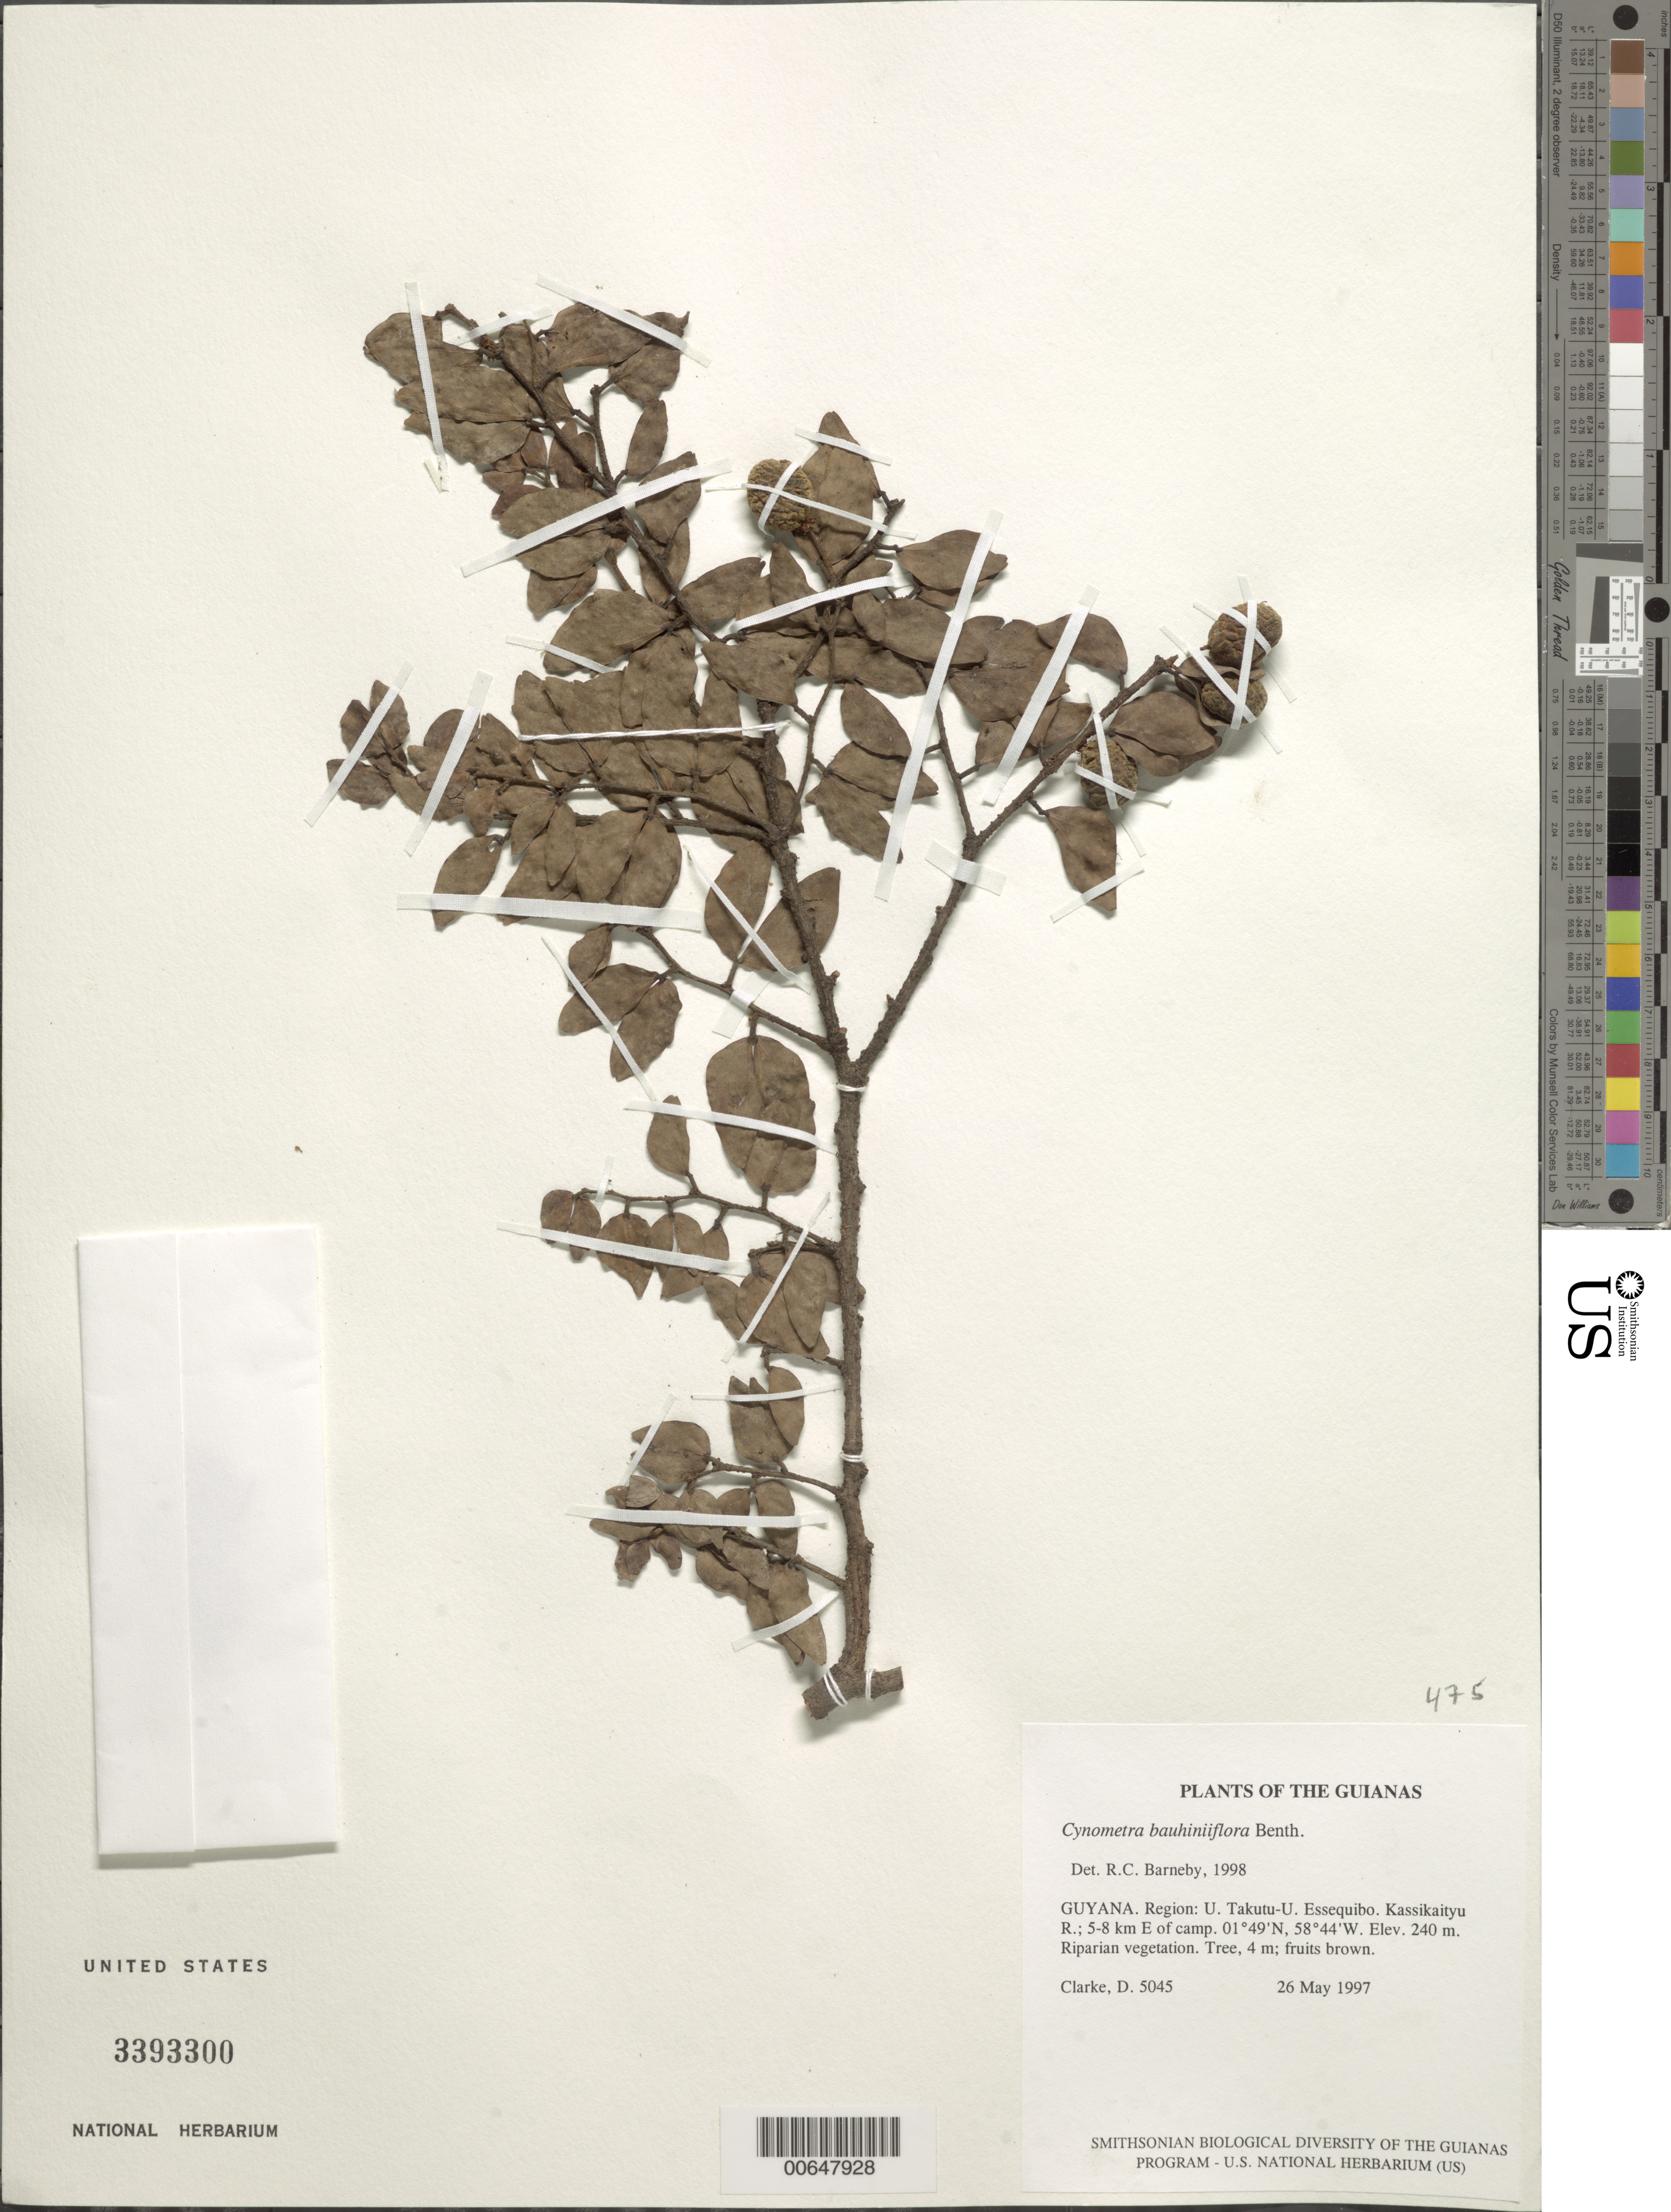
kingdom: Plantae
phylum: Tracheophyta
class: Magnoliopsida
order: Fabales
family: Fabaceae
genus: Cynometra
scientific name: Cynometra bauhiniifolia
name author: Benth.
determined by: Barneby, Rupert C., (NY)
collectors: H. D. Clarke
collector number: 5045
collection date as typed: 26 May 1997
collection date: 1997-05-26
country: Guyana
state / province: U. Takutu-U. Essequibo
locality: Kassikaityu R.; 5-8 km E of camp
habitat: Riparian vegetation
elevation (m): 240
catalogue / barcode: US 3393300